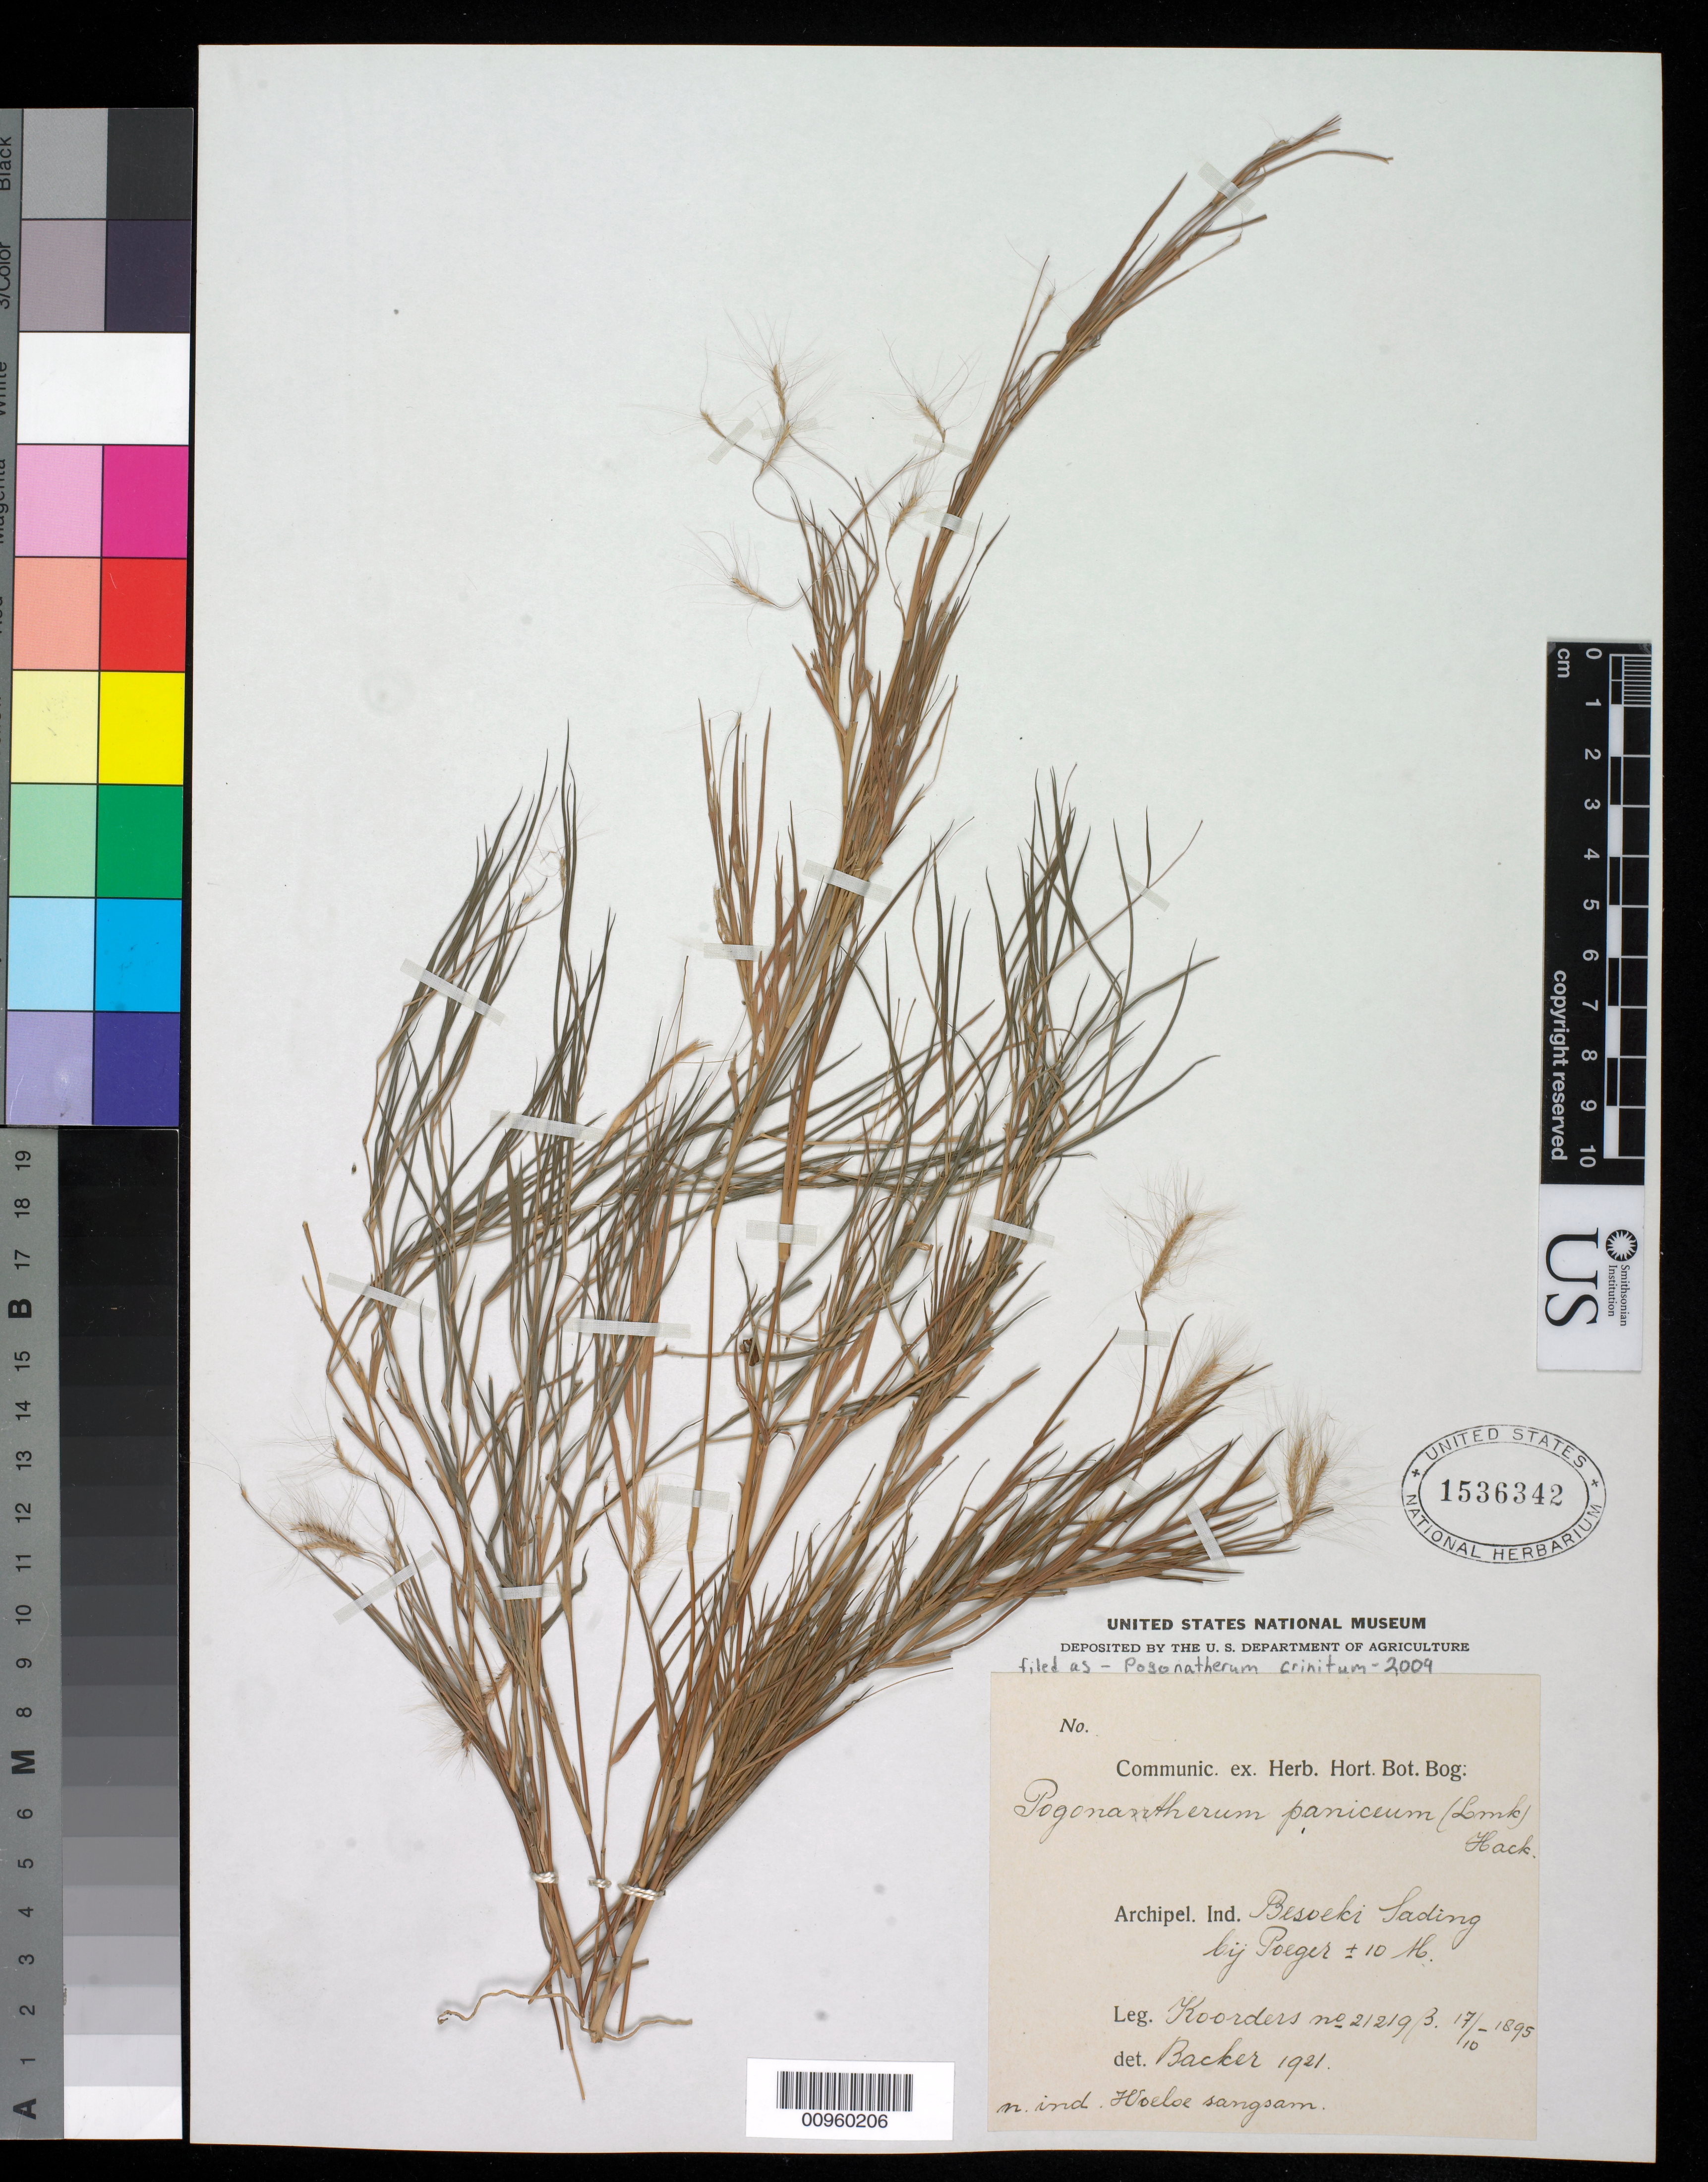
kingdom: Plantae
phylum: Tracheophyta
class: Liliopsida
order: Poales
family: Poaceae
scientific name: Pogonantherum crinitum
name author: (Thunb.) Kunth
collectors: Koorders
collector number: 21219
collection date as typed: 17 Oct 1895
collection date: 1895-10-17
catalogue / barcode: US 1536342